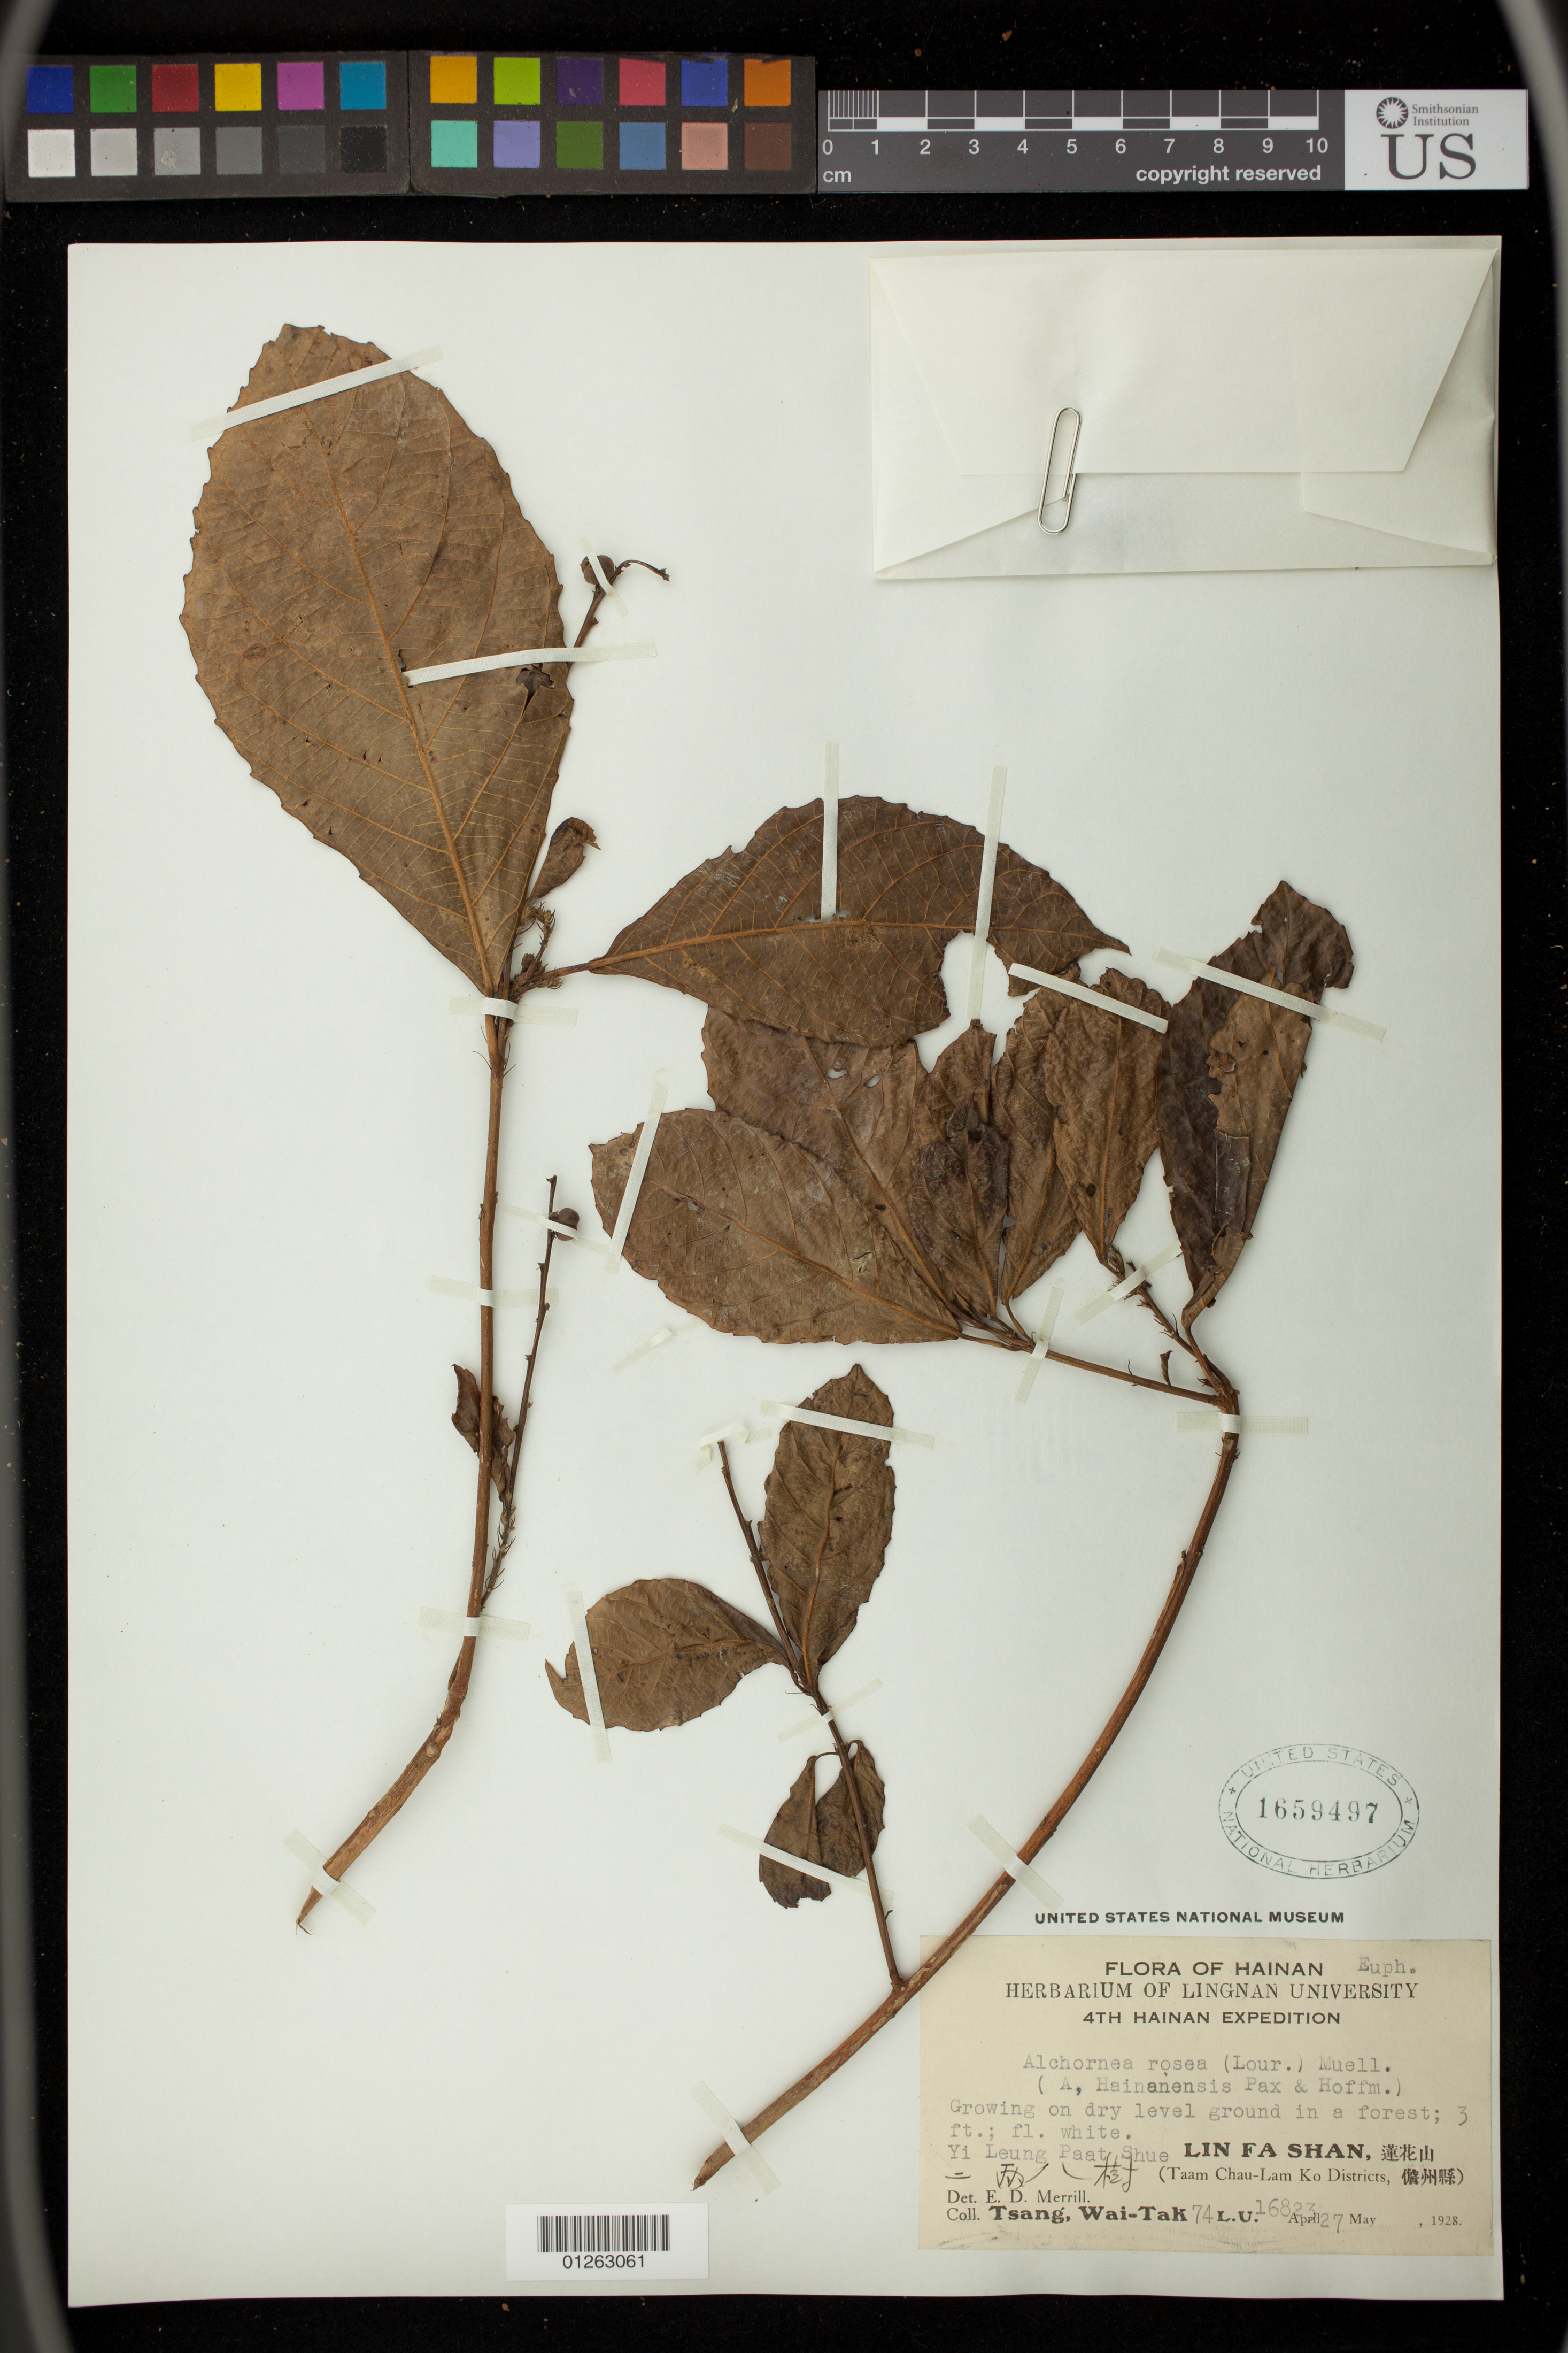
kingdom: Plantae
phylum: Tracheophyta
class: Magnoliopsida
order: Malpighiales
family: Euphorbiaceae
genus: Alchornea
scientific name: Alchornea sp.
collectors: W. T. Tsang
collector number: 16823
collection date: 1928-05-27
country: China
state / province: Hainan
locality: Yi Leung Paat Shue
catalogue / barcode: US 1659497